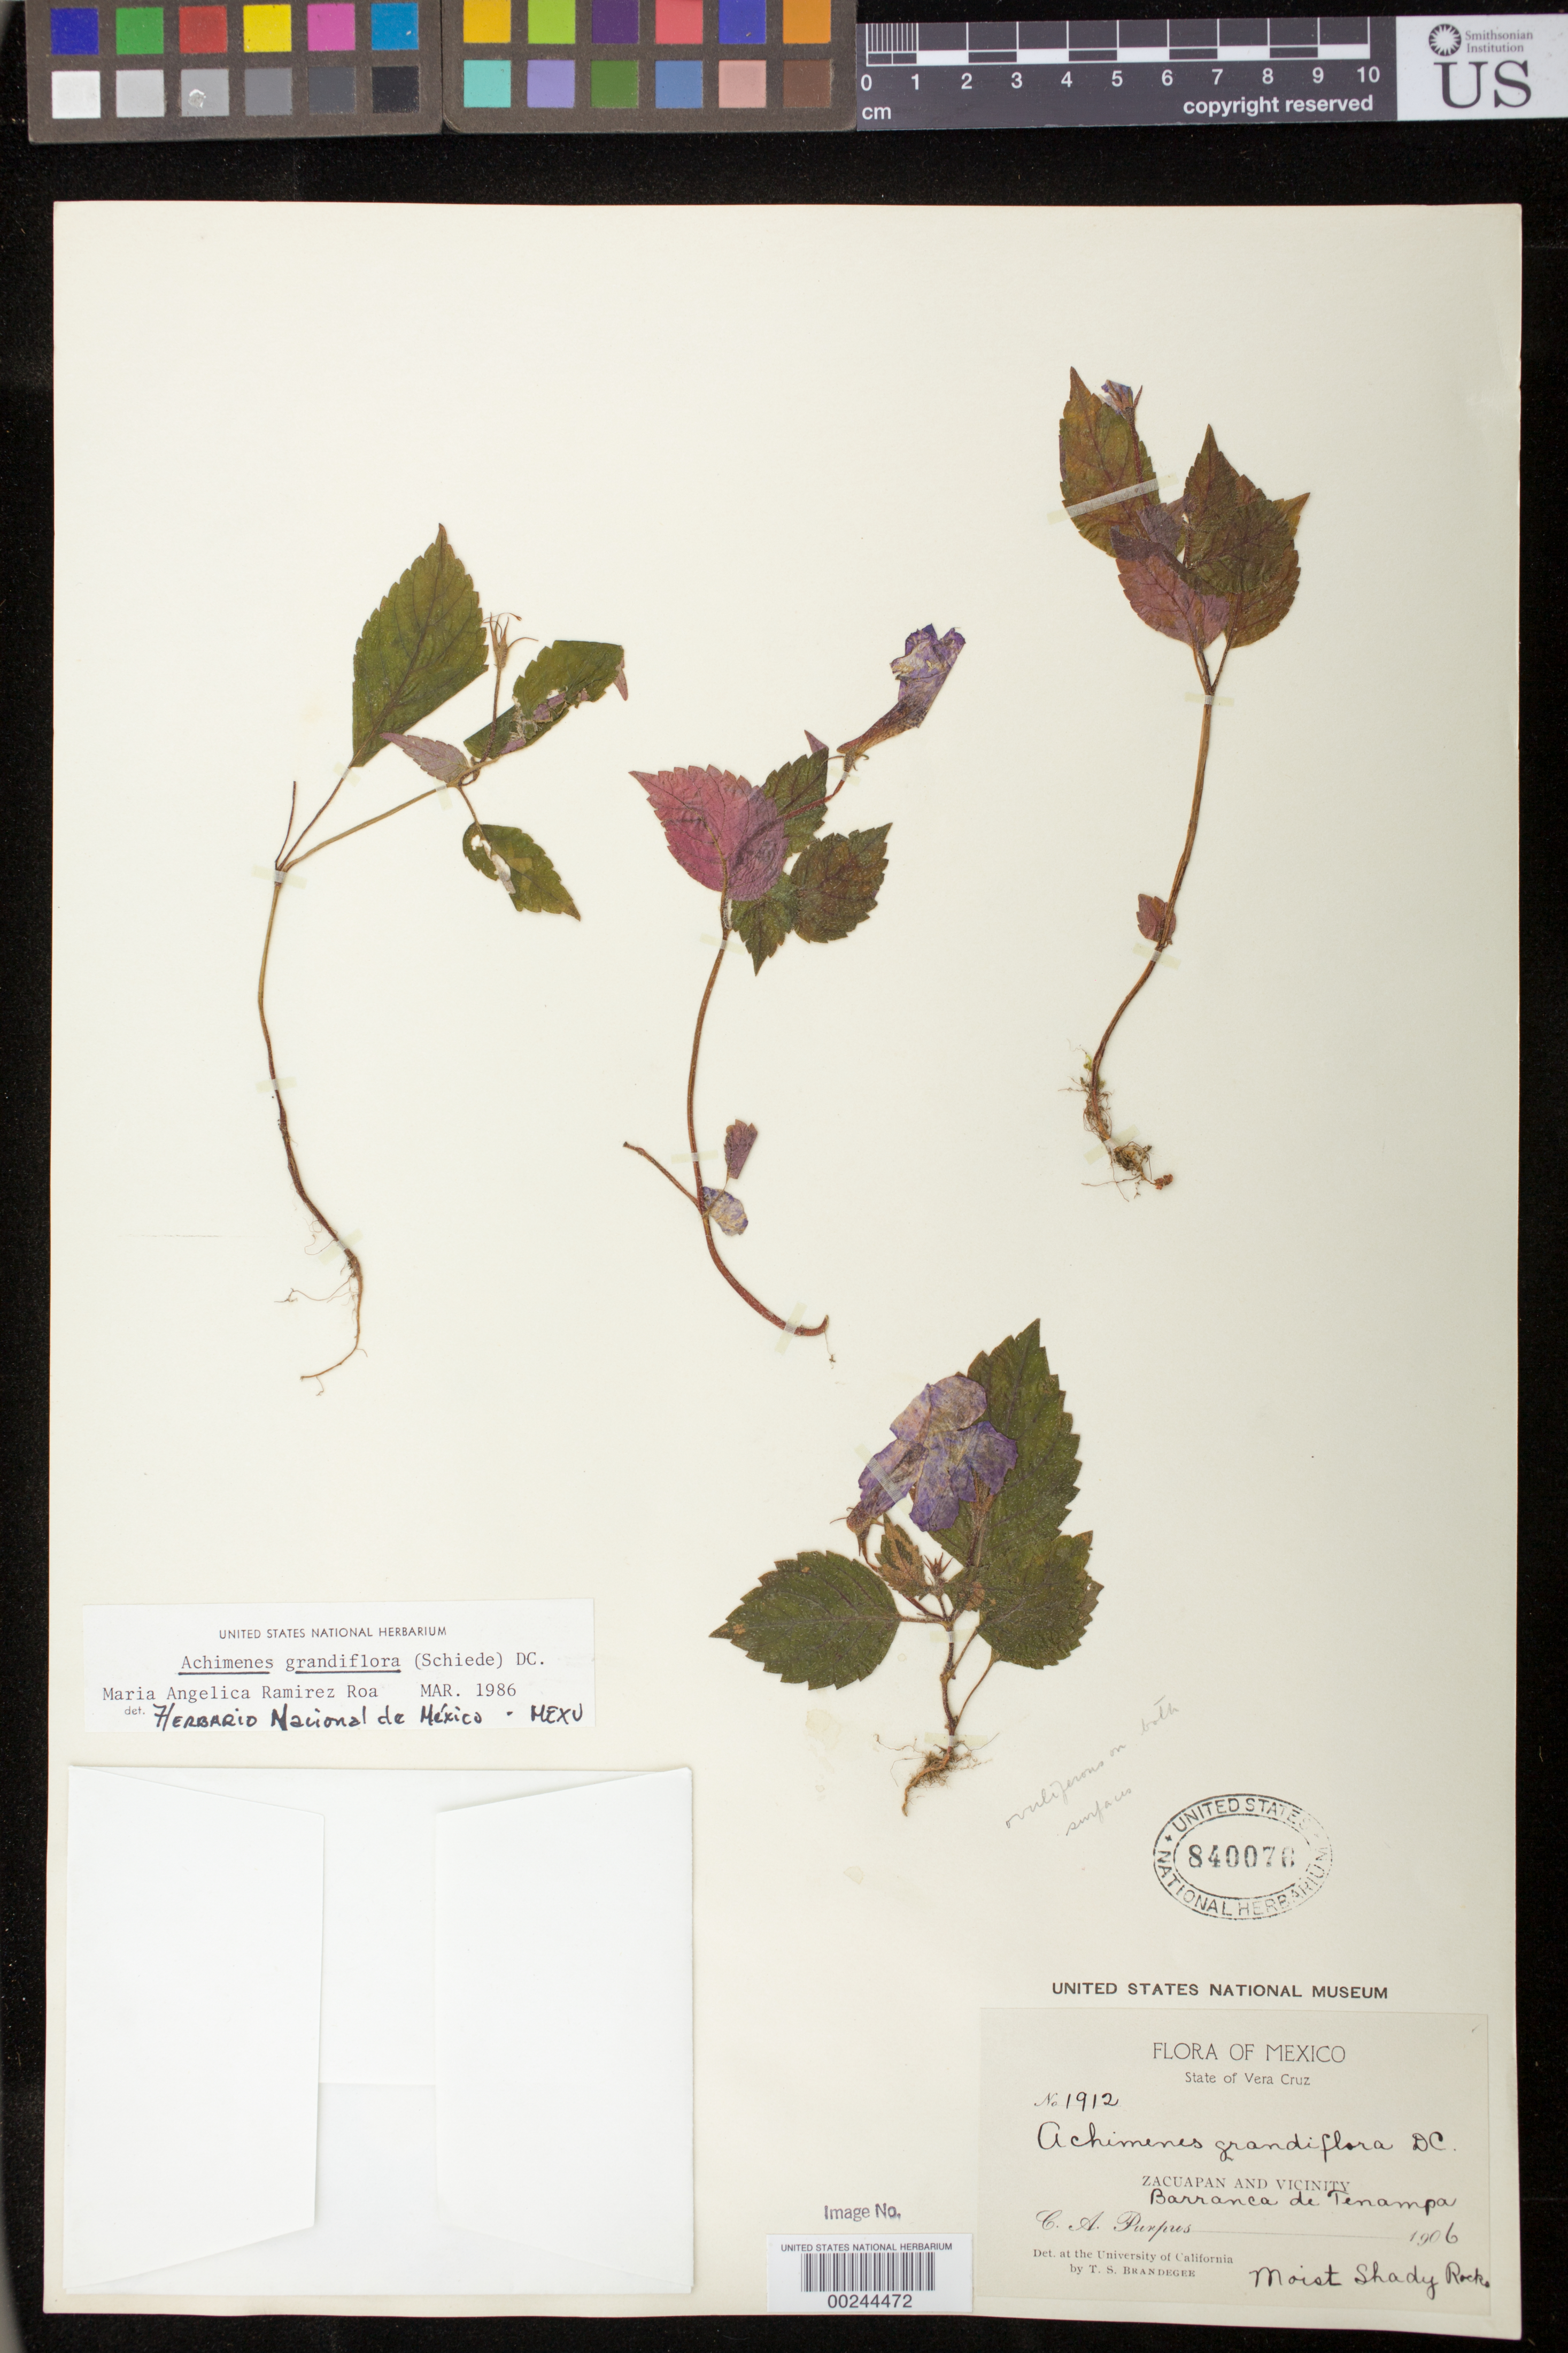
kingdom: Plantae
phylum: Tracheophyta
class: Magnoliopsida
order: Lamiales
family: Gesneriaceae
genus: Achimenes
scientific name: Achimenes grandiflora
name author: (Schiede) DC.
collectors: C. A. Purpus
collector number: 1912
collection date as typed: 1906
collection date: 1906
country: Mexico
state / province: Veracruz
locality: Zacuapan and vicinity, Barranca de Tenampa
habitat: Moist shady rock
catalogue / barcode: US 840076